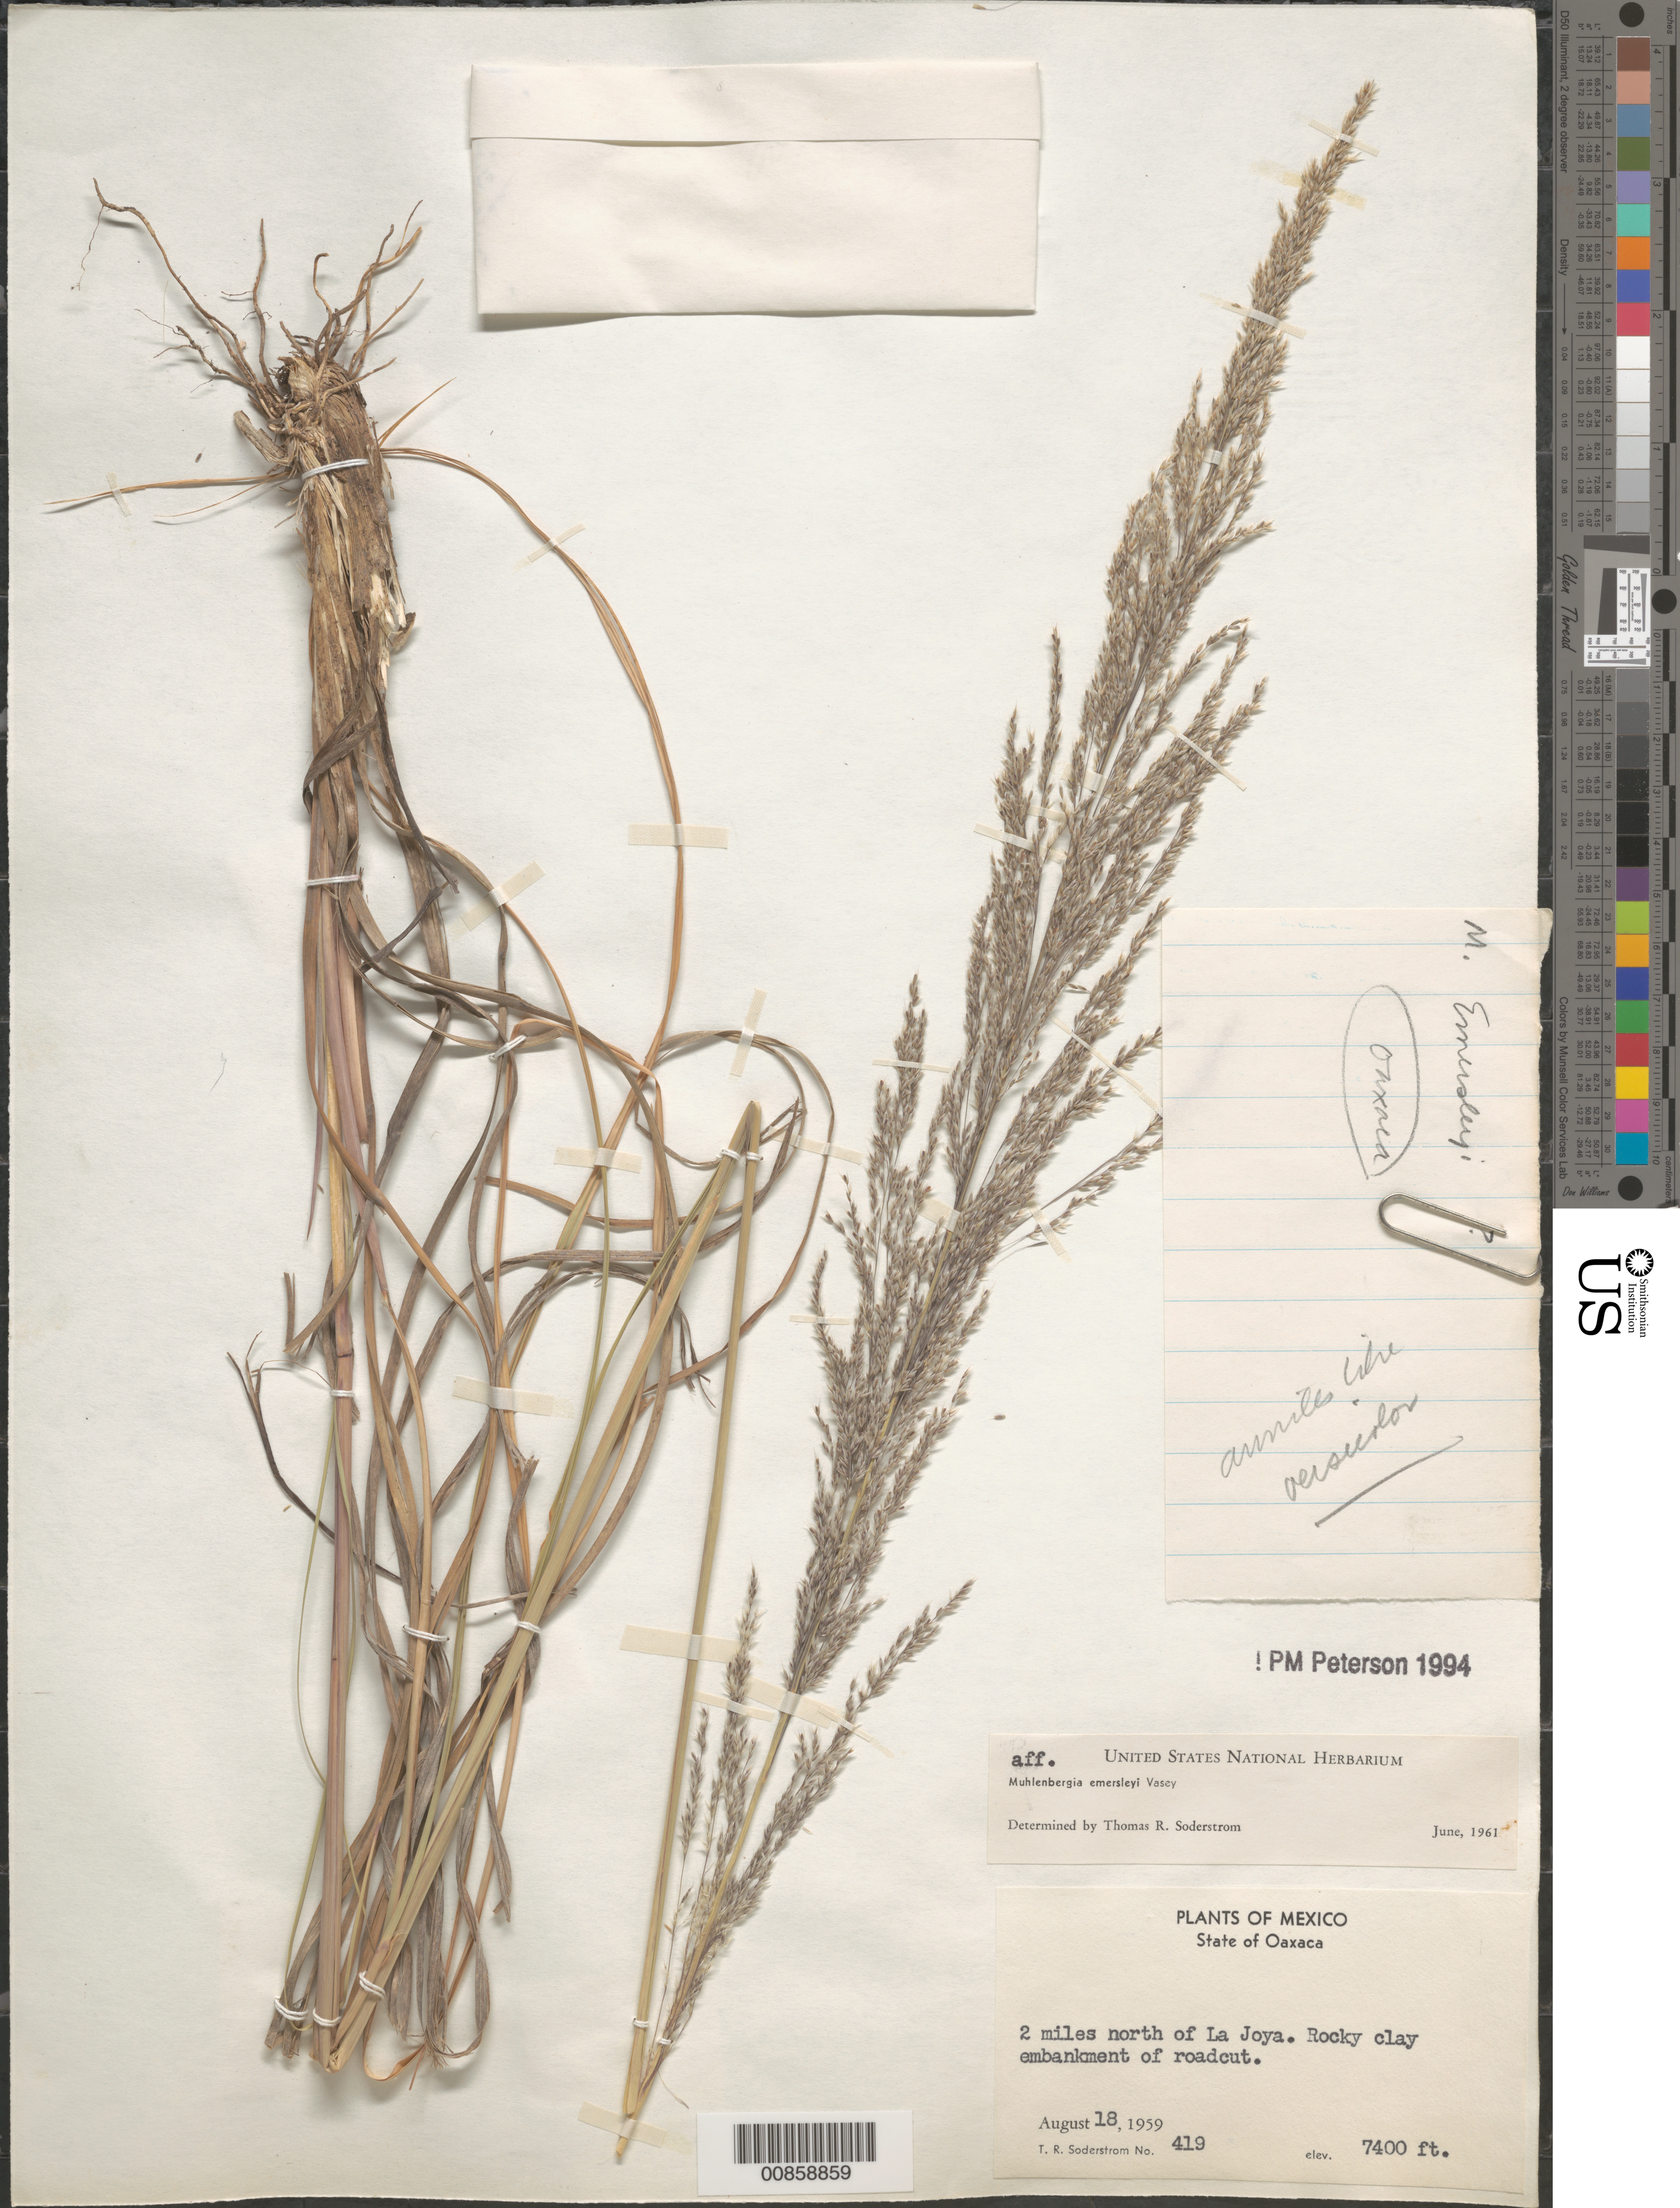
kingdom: Plantae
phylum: Tracheophyta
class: Liliopsida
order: Poales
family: Poaceae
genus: Muhlenbergia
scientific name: Muhlenbergia emersleyi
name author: Vasey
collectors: T. R. Soderstrom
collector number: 419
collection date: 1959-08-18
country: Mexico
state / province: Oaxaca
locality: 2 miles north of La Joya.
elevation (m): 2256